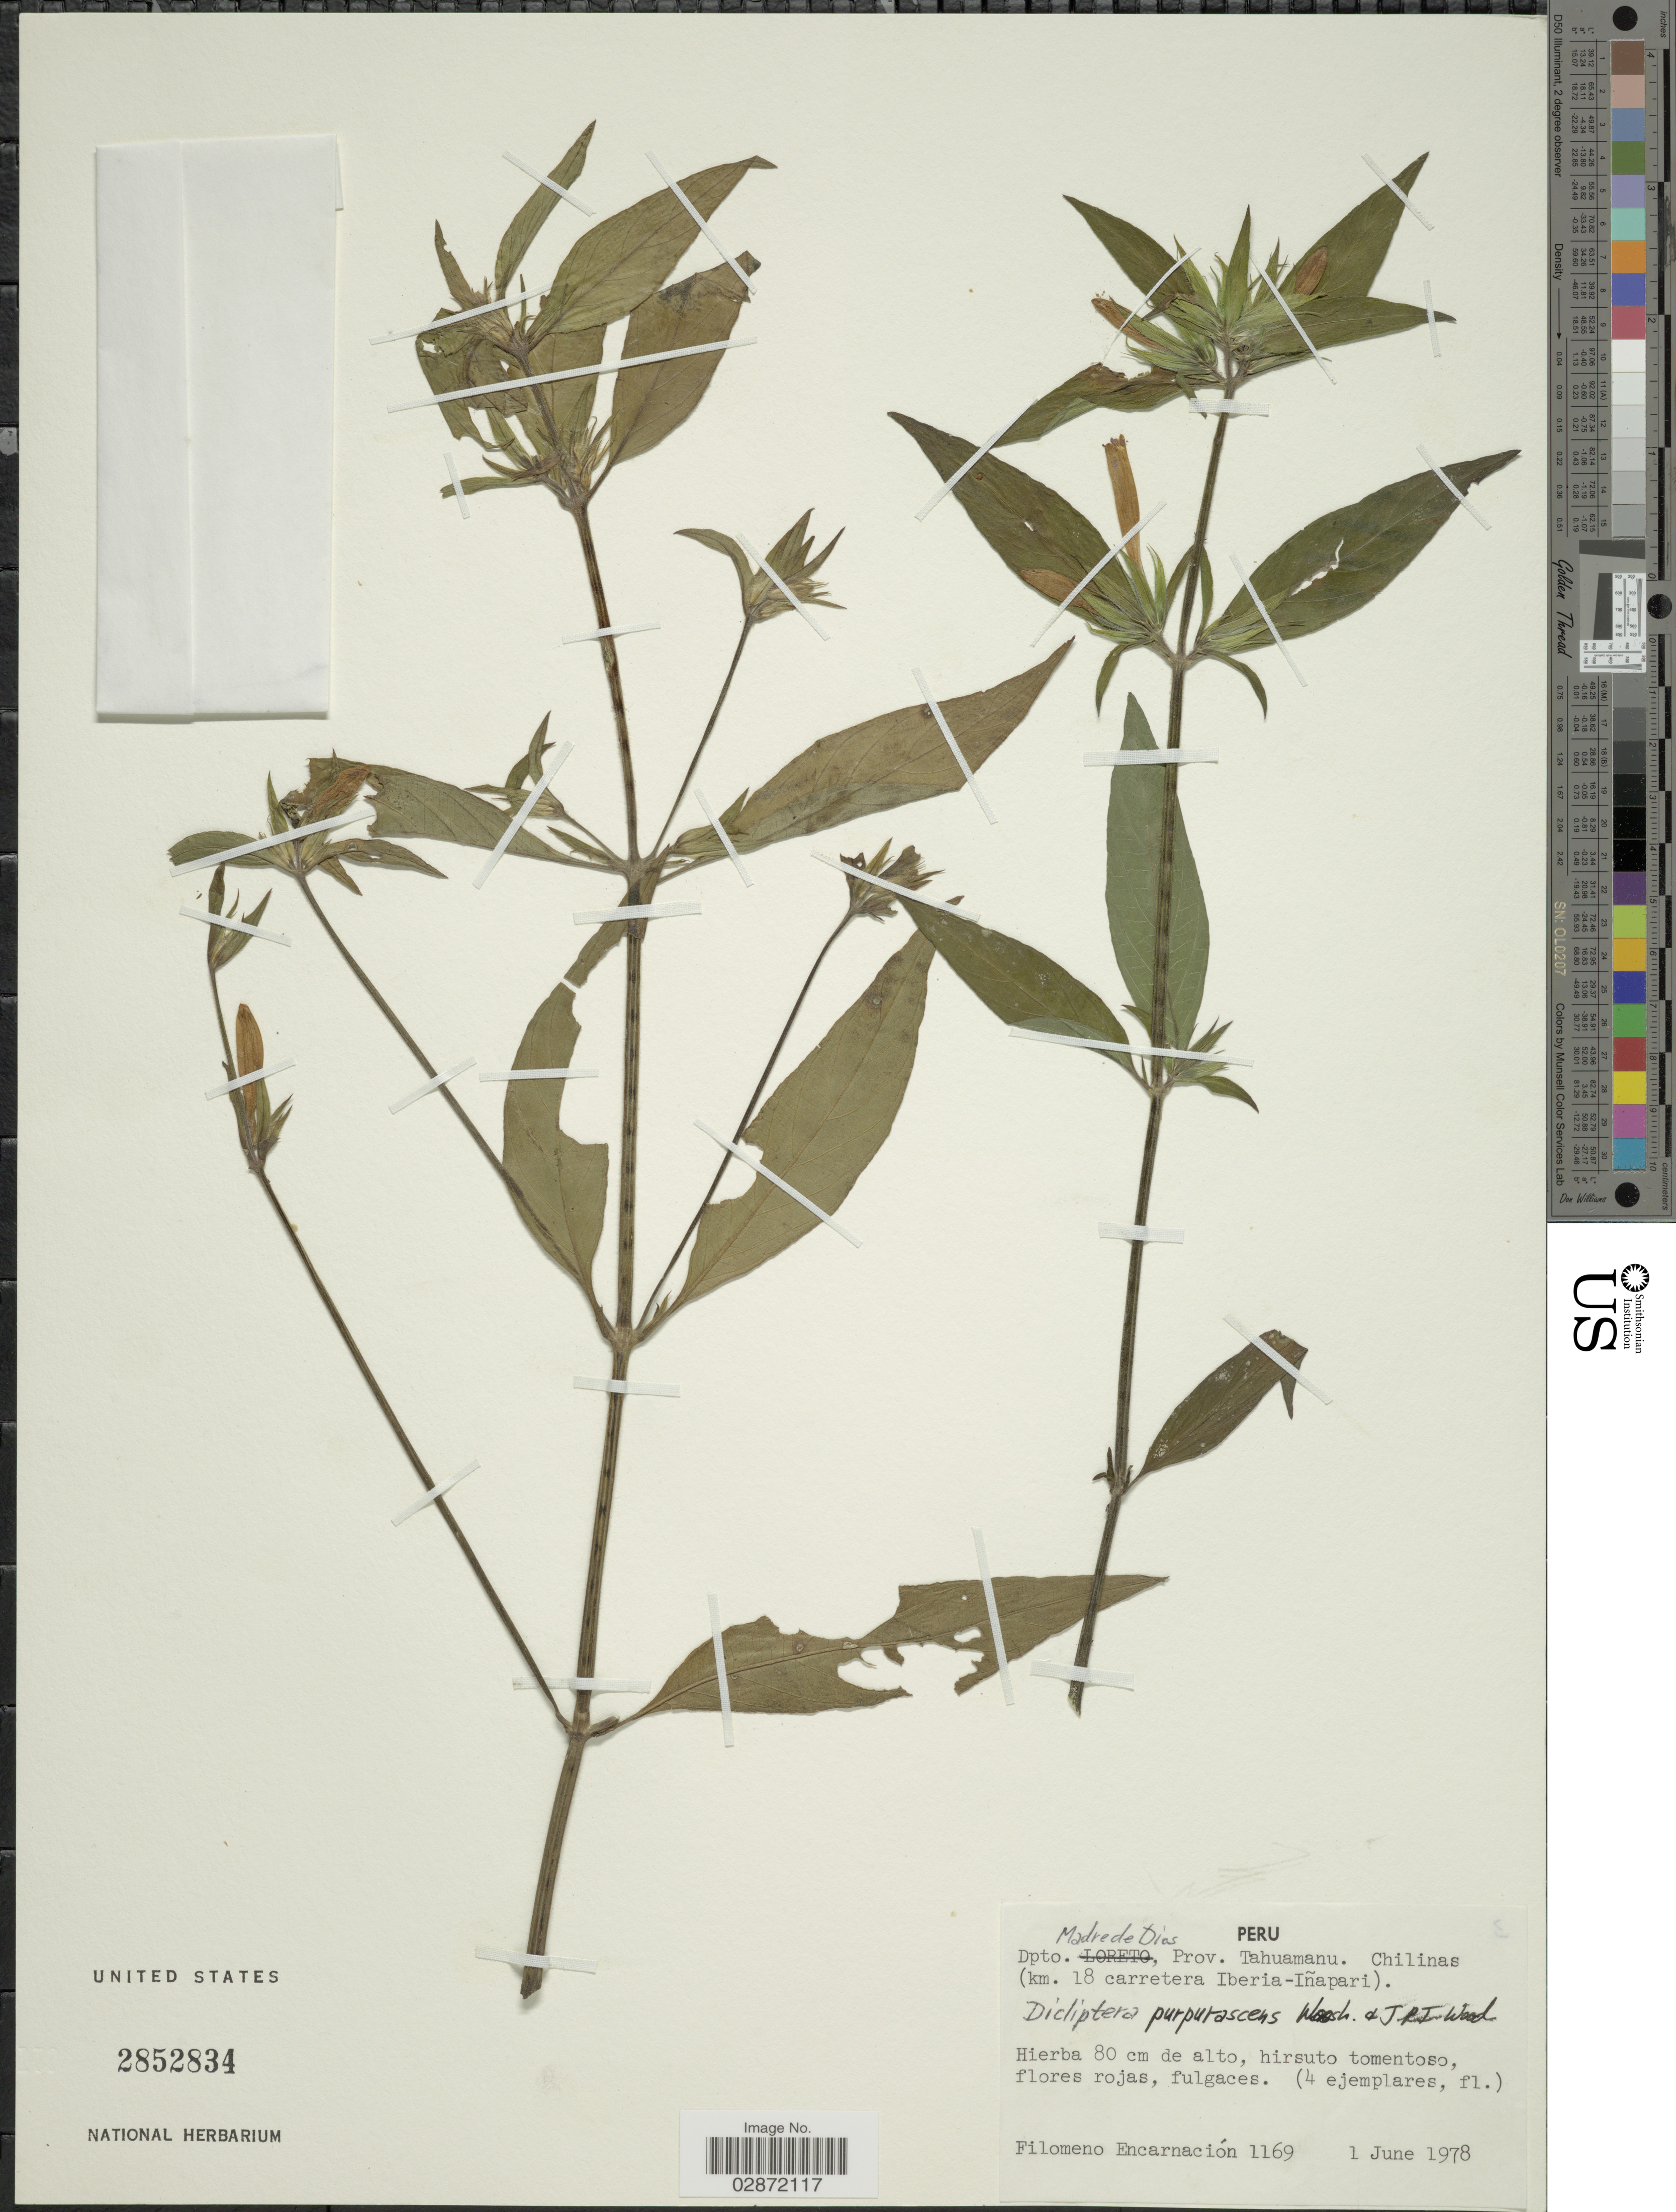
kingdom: Plantae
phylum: Tracheophyta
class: Magnoliopsida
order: Lamiales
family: Acanthaceae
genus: Dicliptera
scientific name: Dicliptera purpurascens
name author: Wassh. & J.R.I. Wood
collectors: F. Encarnación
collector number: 1169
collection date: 1978-06-01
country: Peru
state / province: Madre de Dios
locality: Dpto. Madre de Dios, Prov. Tahuamanu. Chilinas (km. 18 carretera Iberia-Iñapari).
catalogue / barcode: US 2852834